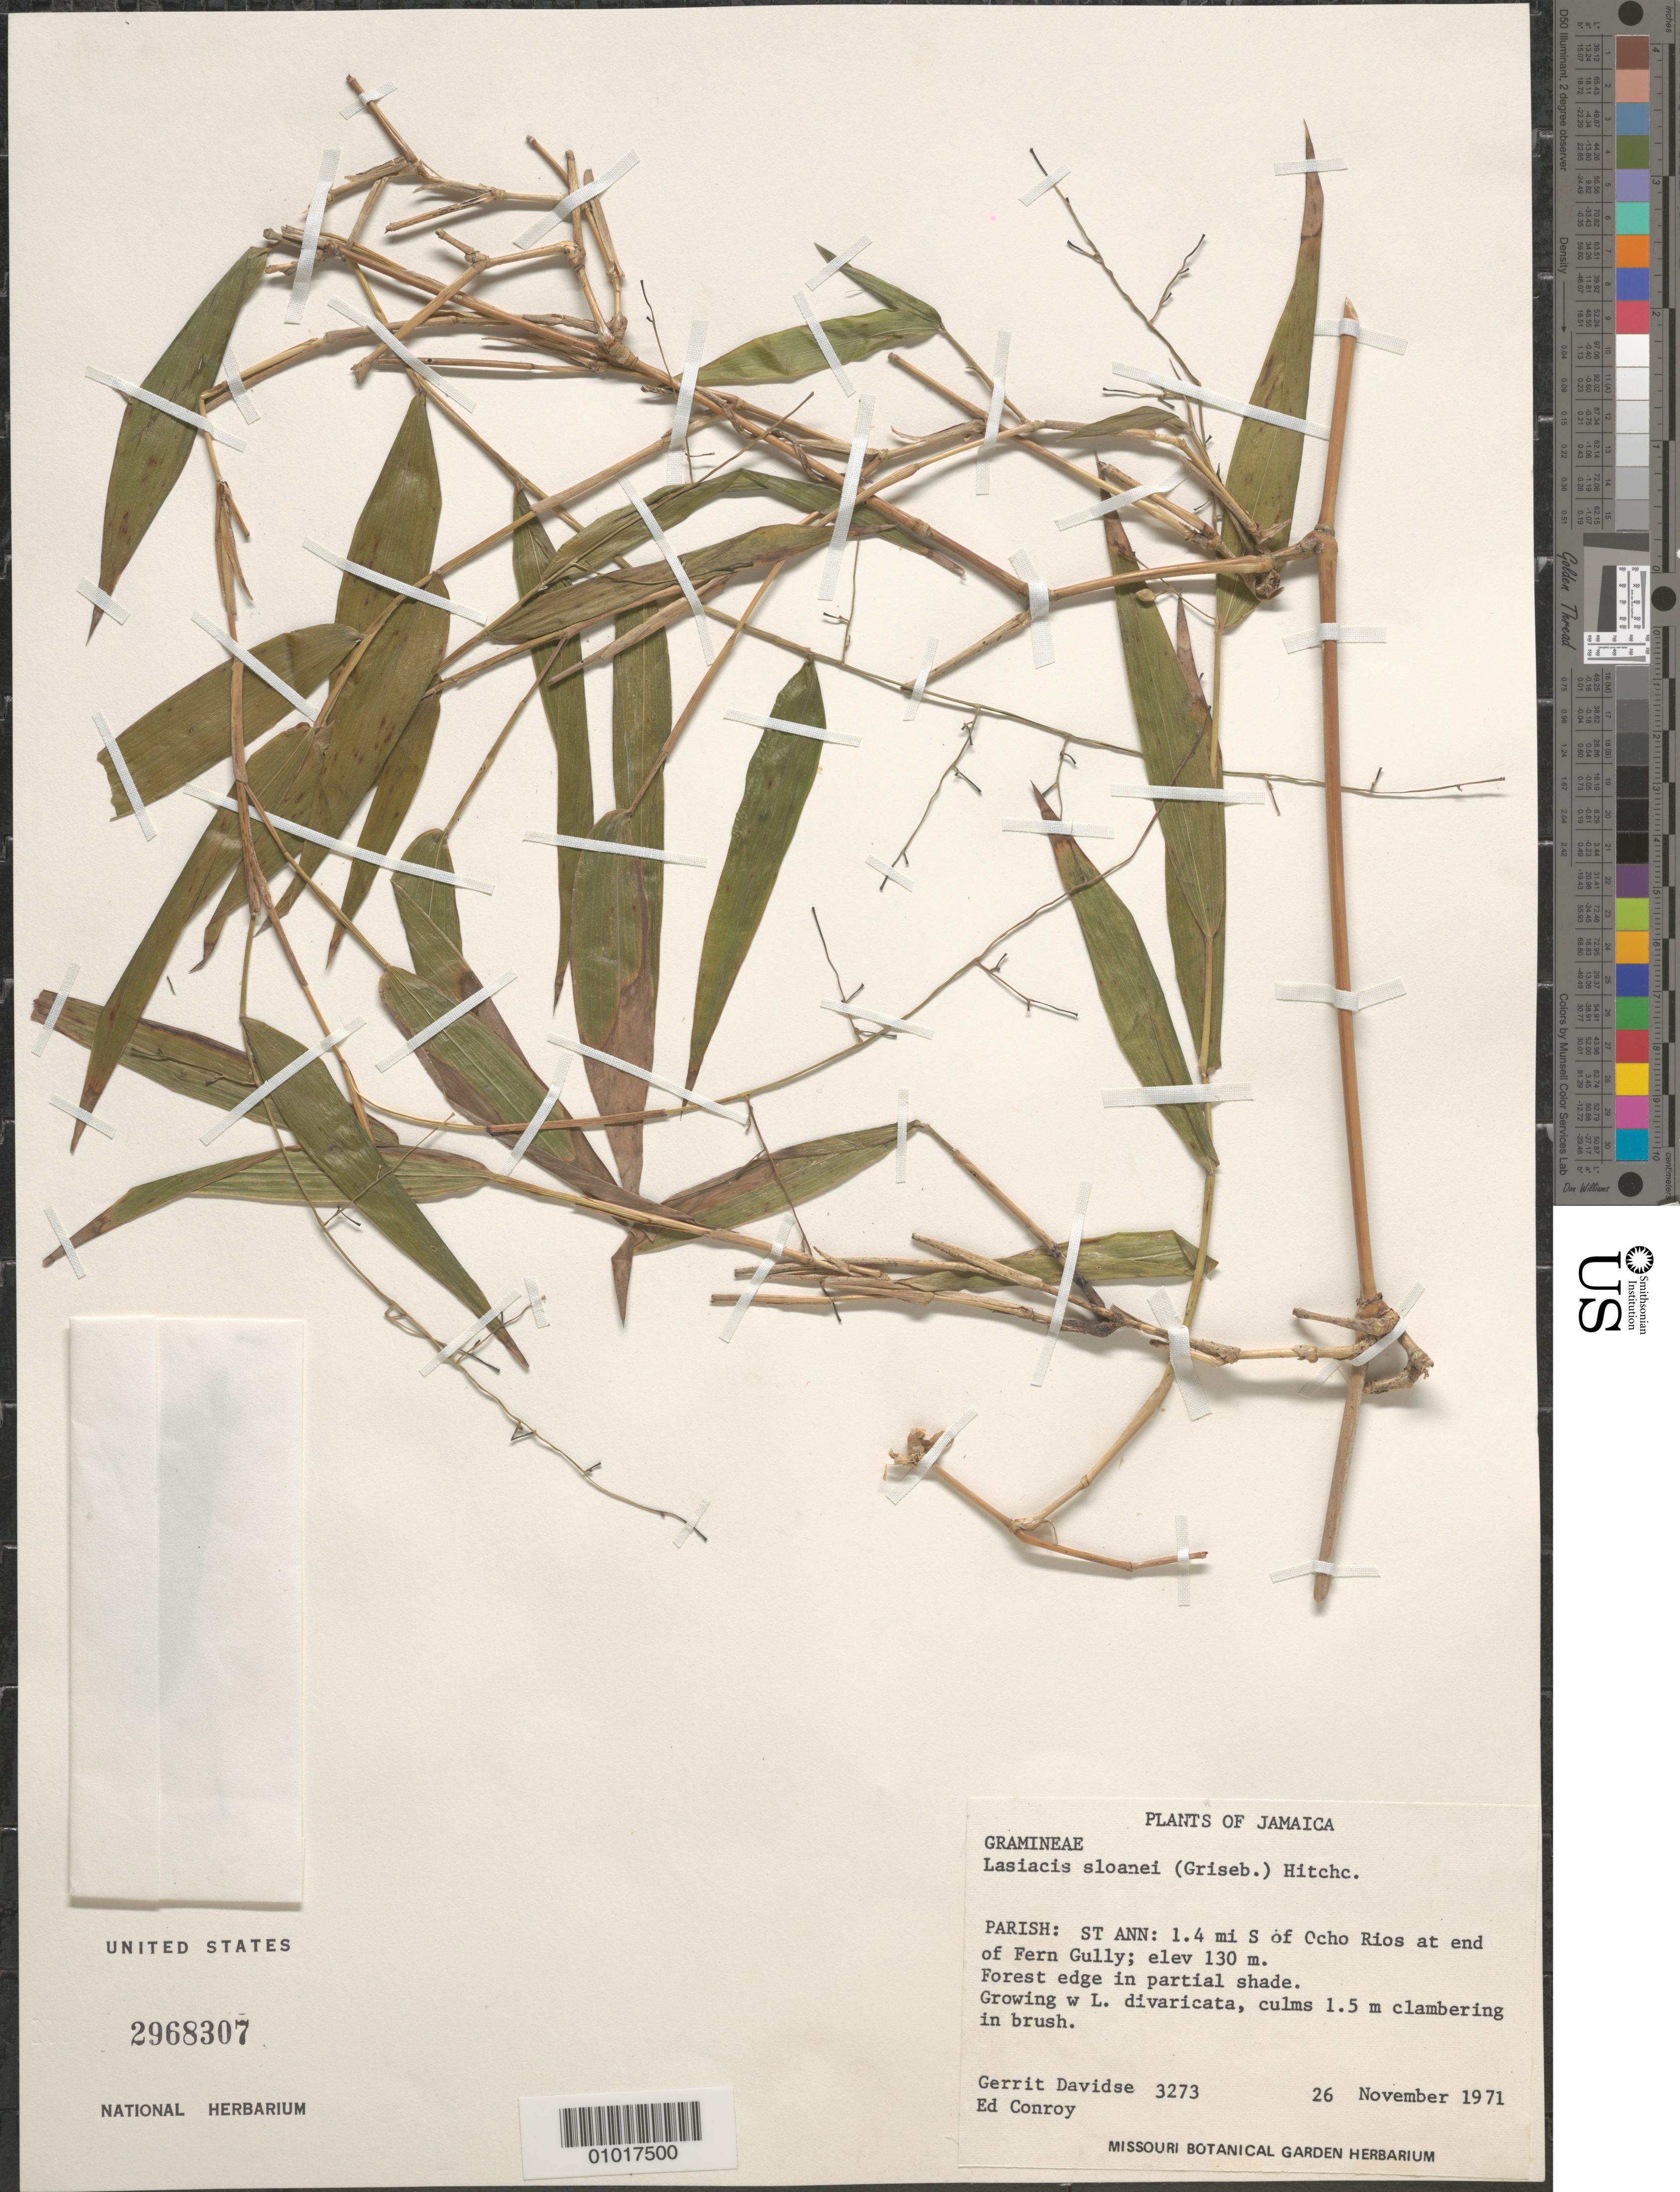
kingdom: Plantae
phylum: Tracheophyta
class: Liliopsida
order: Poales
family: Poaceae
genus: Lasiacis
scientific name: Lasiacis sloanei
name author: (Griseb.) Hitchc.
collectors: G. Davidse & E. Conroy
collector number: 3273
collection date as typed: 26 Nov 1971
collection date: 1971-11-26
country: Jamaica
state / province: Saint Ann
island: Jamaica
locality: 1.4 mi S of Ocho Rios at end of Fern Gully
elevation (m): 130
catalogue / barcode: US 2968307